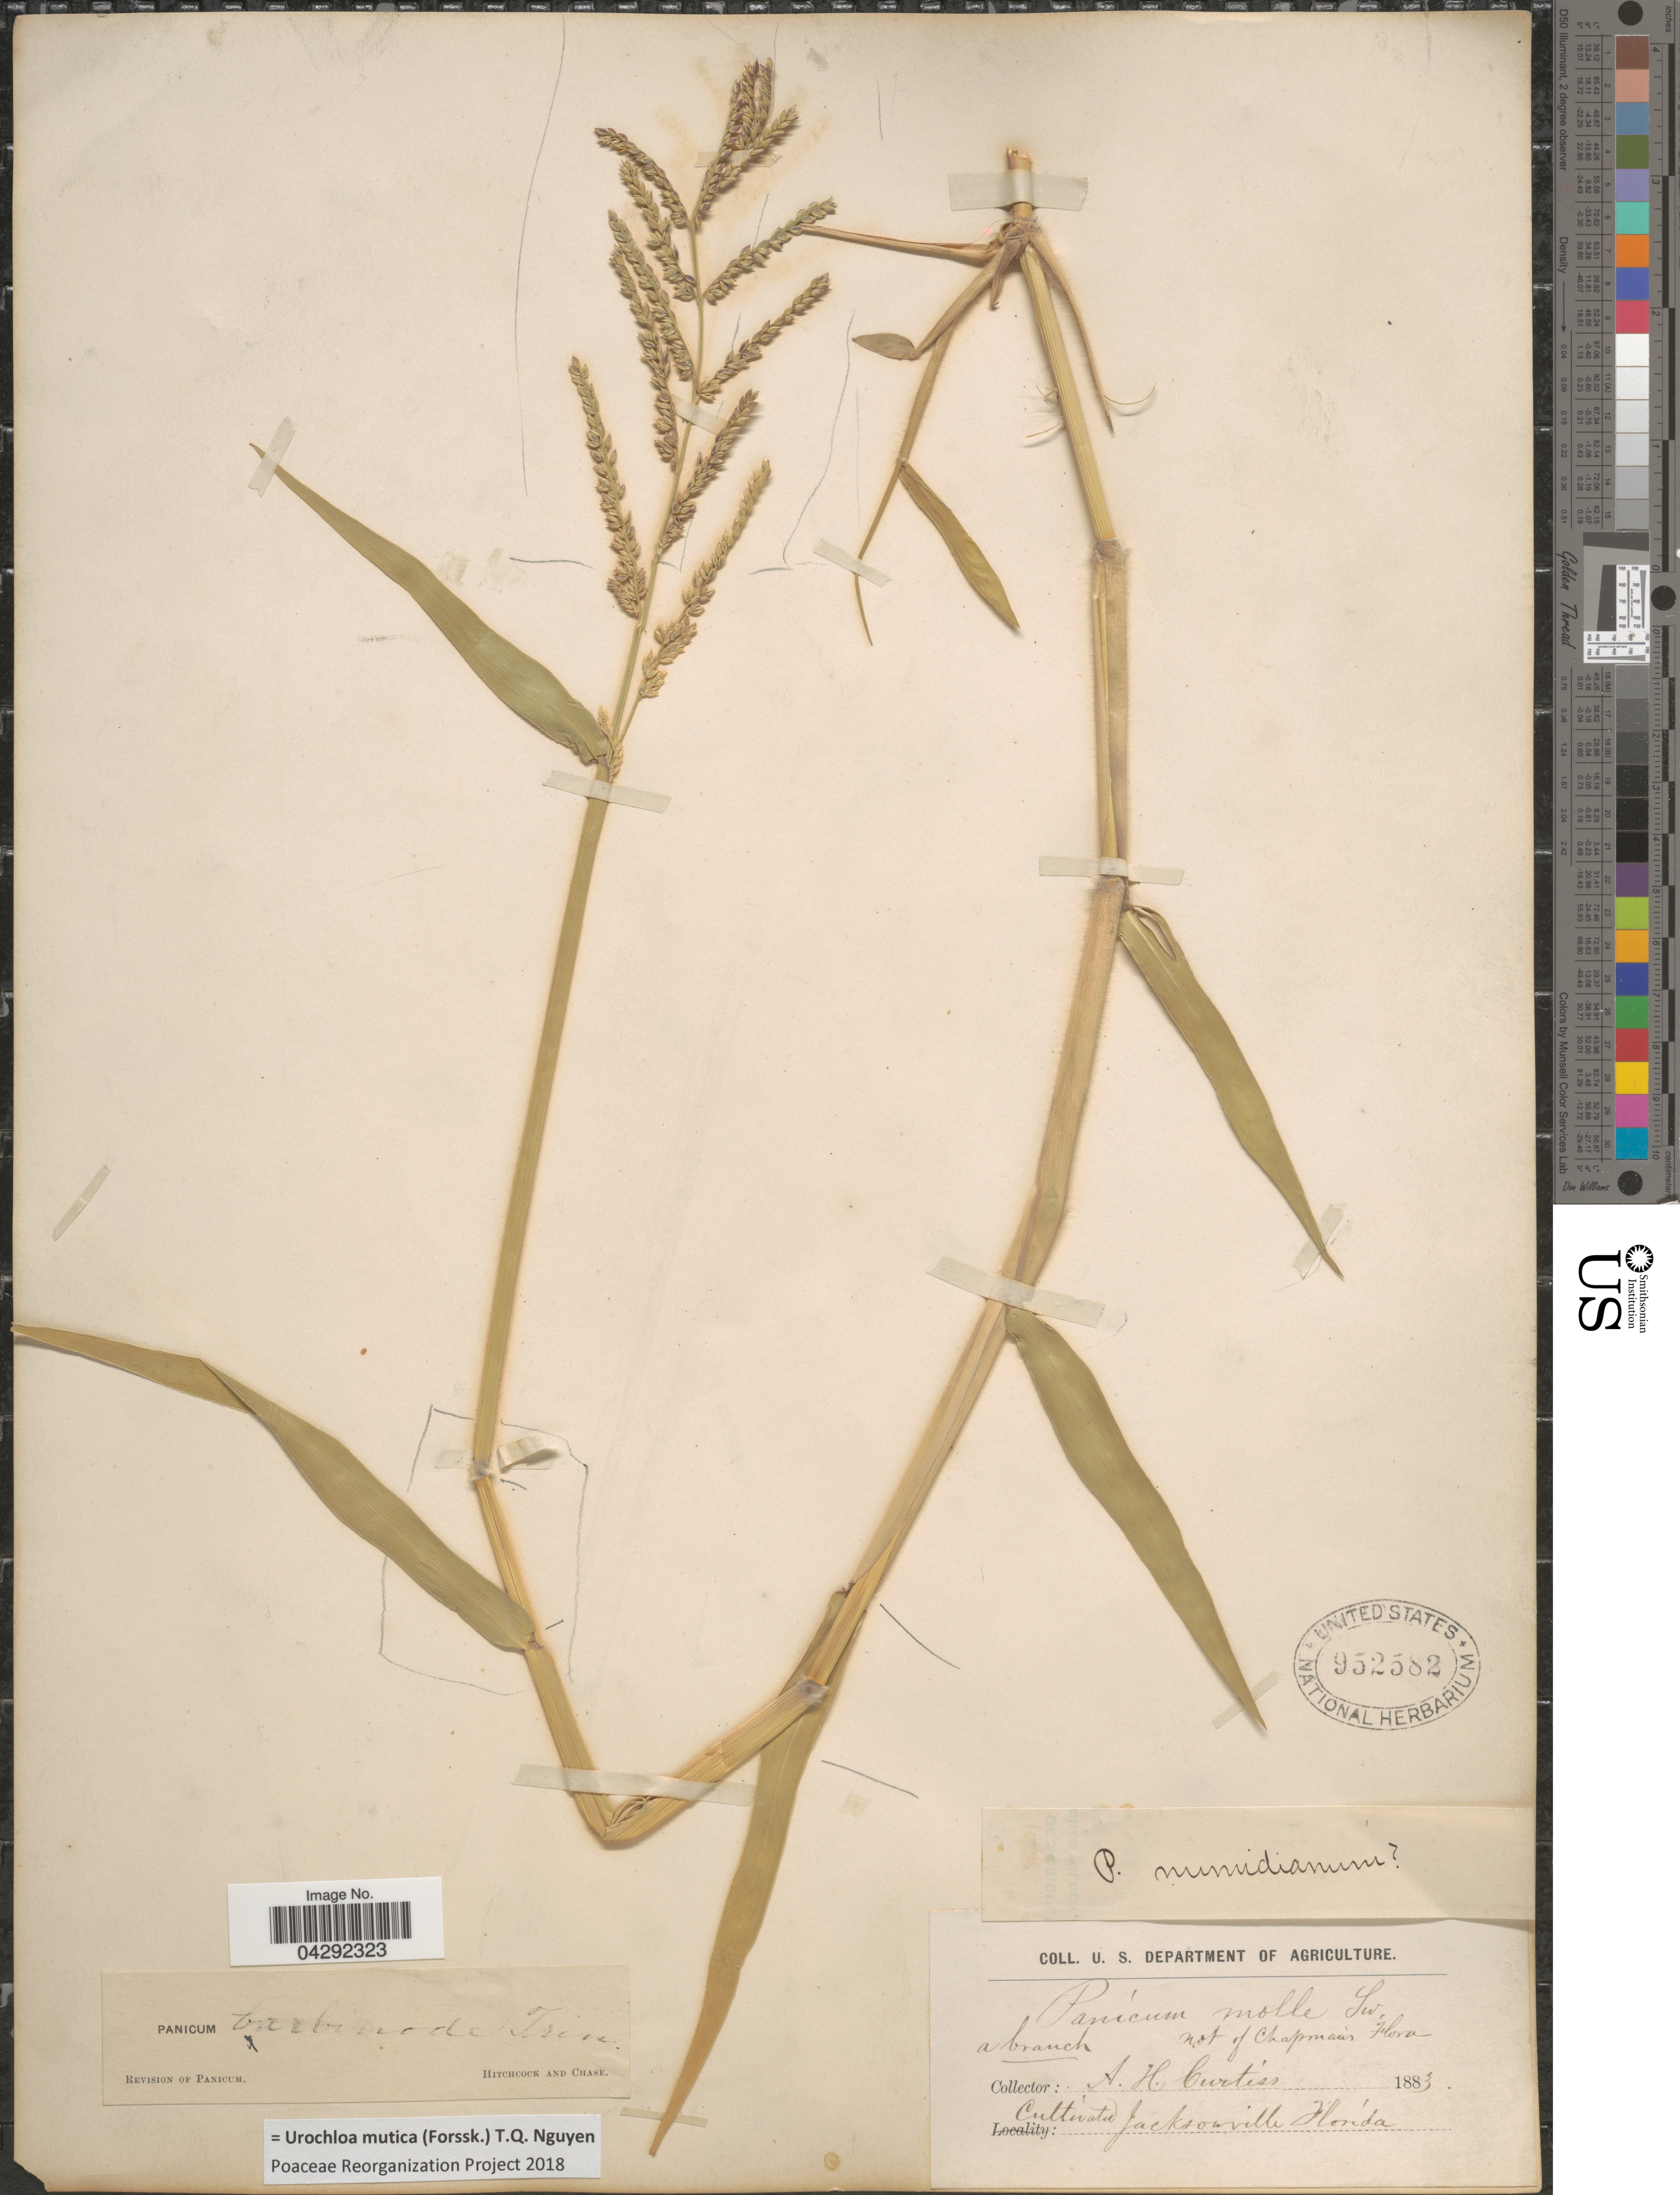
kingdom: Plantae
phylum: Tracheophyta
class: Liliopsida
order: Poales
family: Poaceae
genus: Urochloa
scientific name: Urochloa mutica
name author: (Forssk.) T.Q. Nguyen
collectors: A. H. Curtiss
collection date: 1883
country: United States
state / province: Florida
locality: Jacksonville.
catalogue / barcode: US 952582